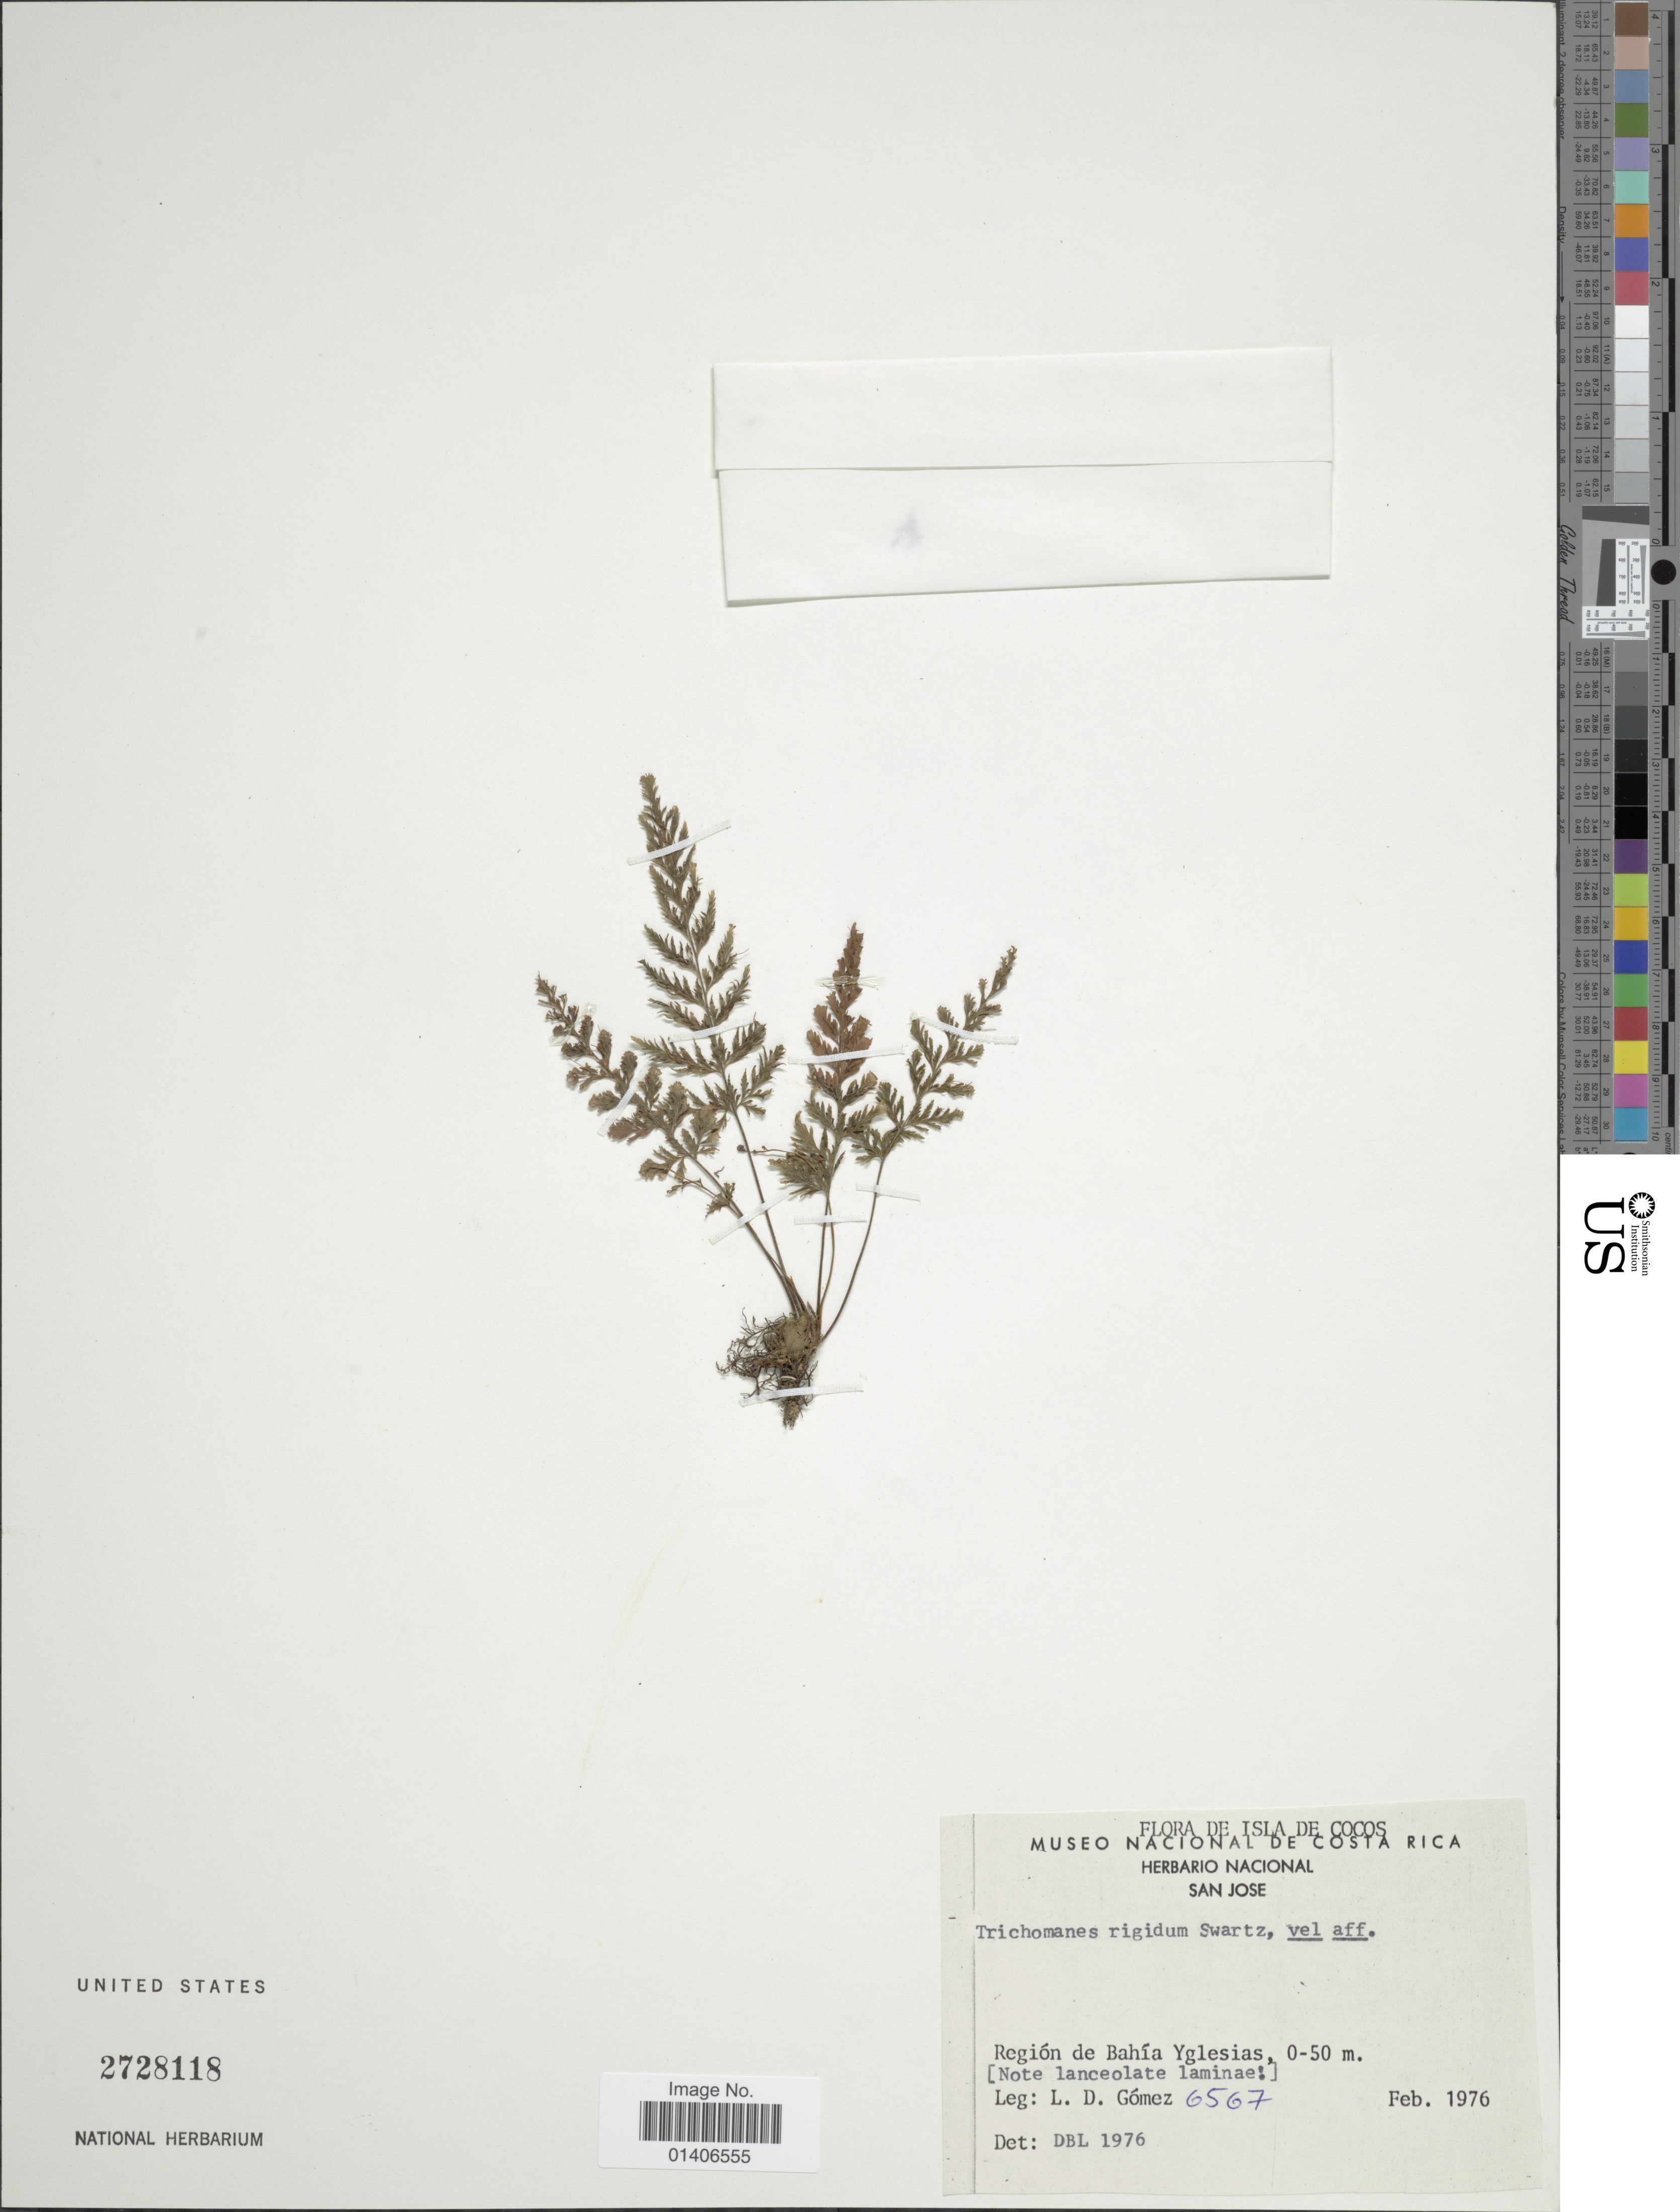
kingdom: Plantae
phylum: Tracheophyta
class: Polypodiopsida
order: Hymenophyllales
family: Hymenophyllaceae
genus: Abrodictyum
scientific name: Abrodictyum rigidum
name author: (Sw.) Ebihara & Dubuisson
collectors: L. D. Gómez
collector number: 6567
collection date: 1976-02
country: Costa Rica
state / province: San José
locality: Isla de Cocos, Región de Bahiá Yglesias, [Note lanceolate laminae]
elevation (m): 0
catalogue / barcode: US 2728118